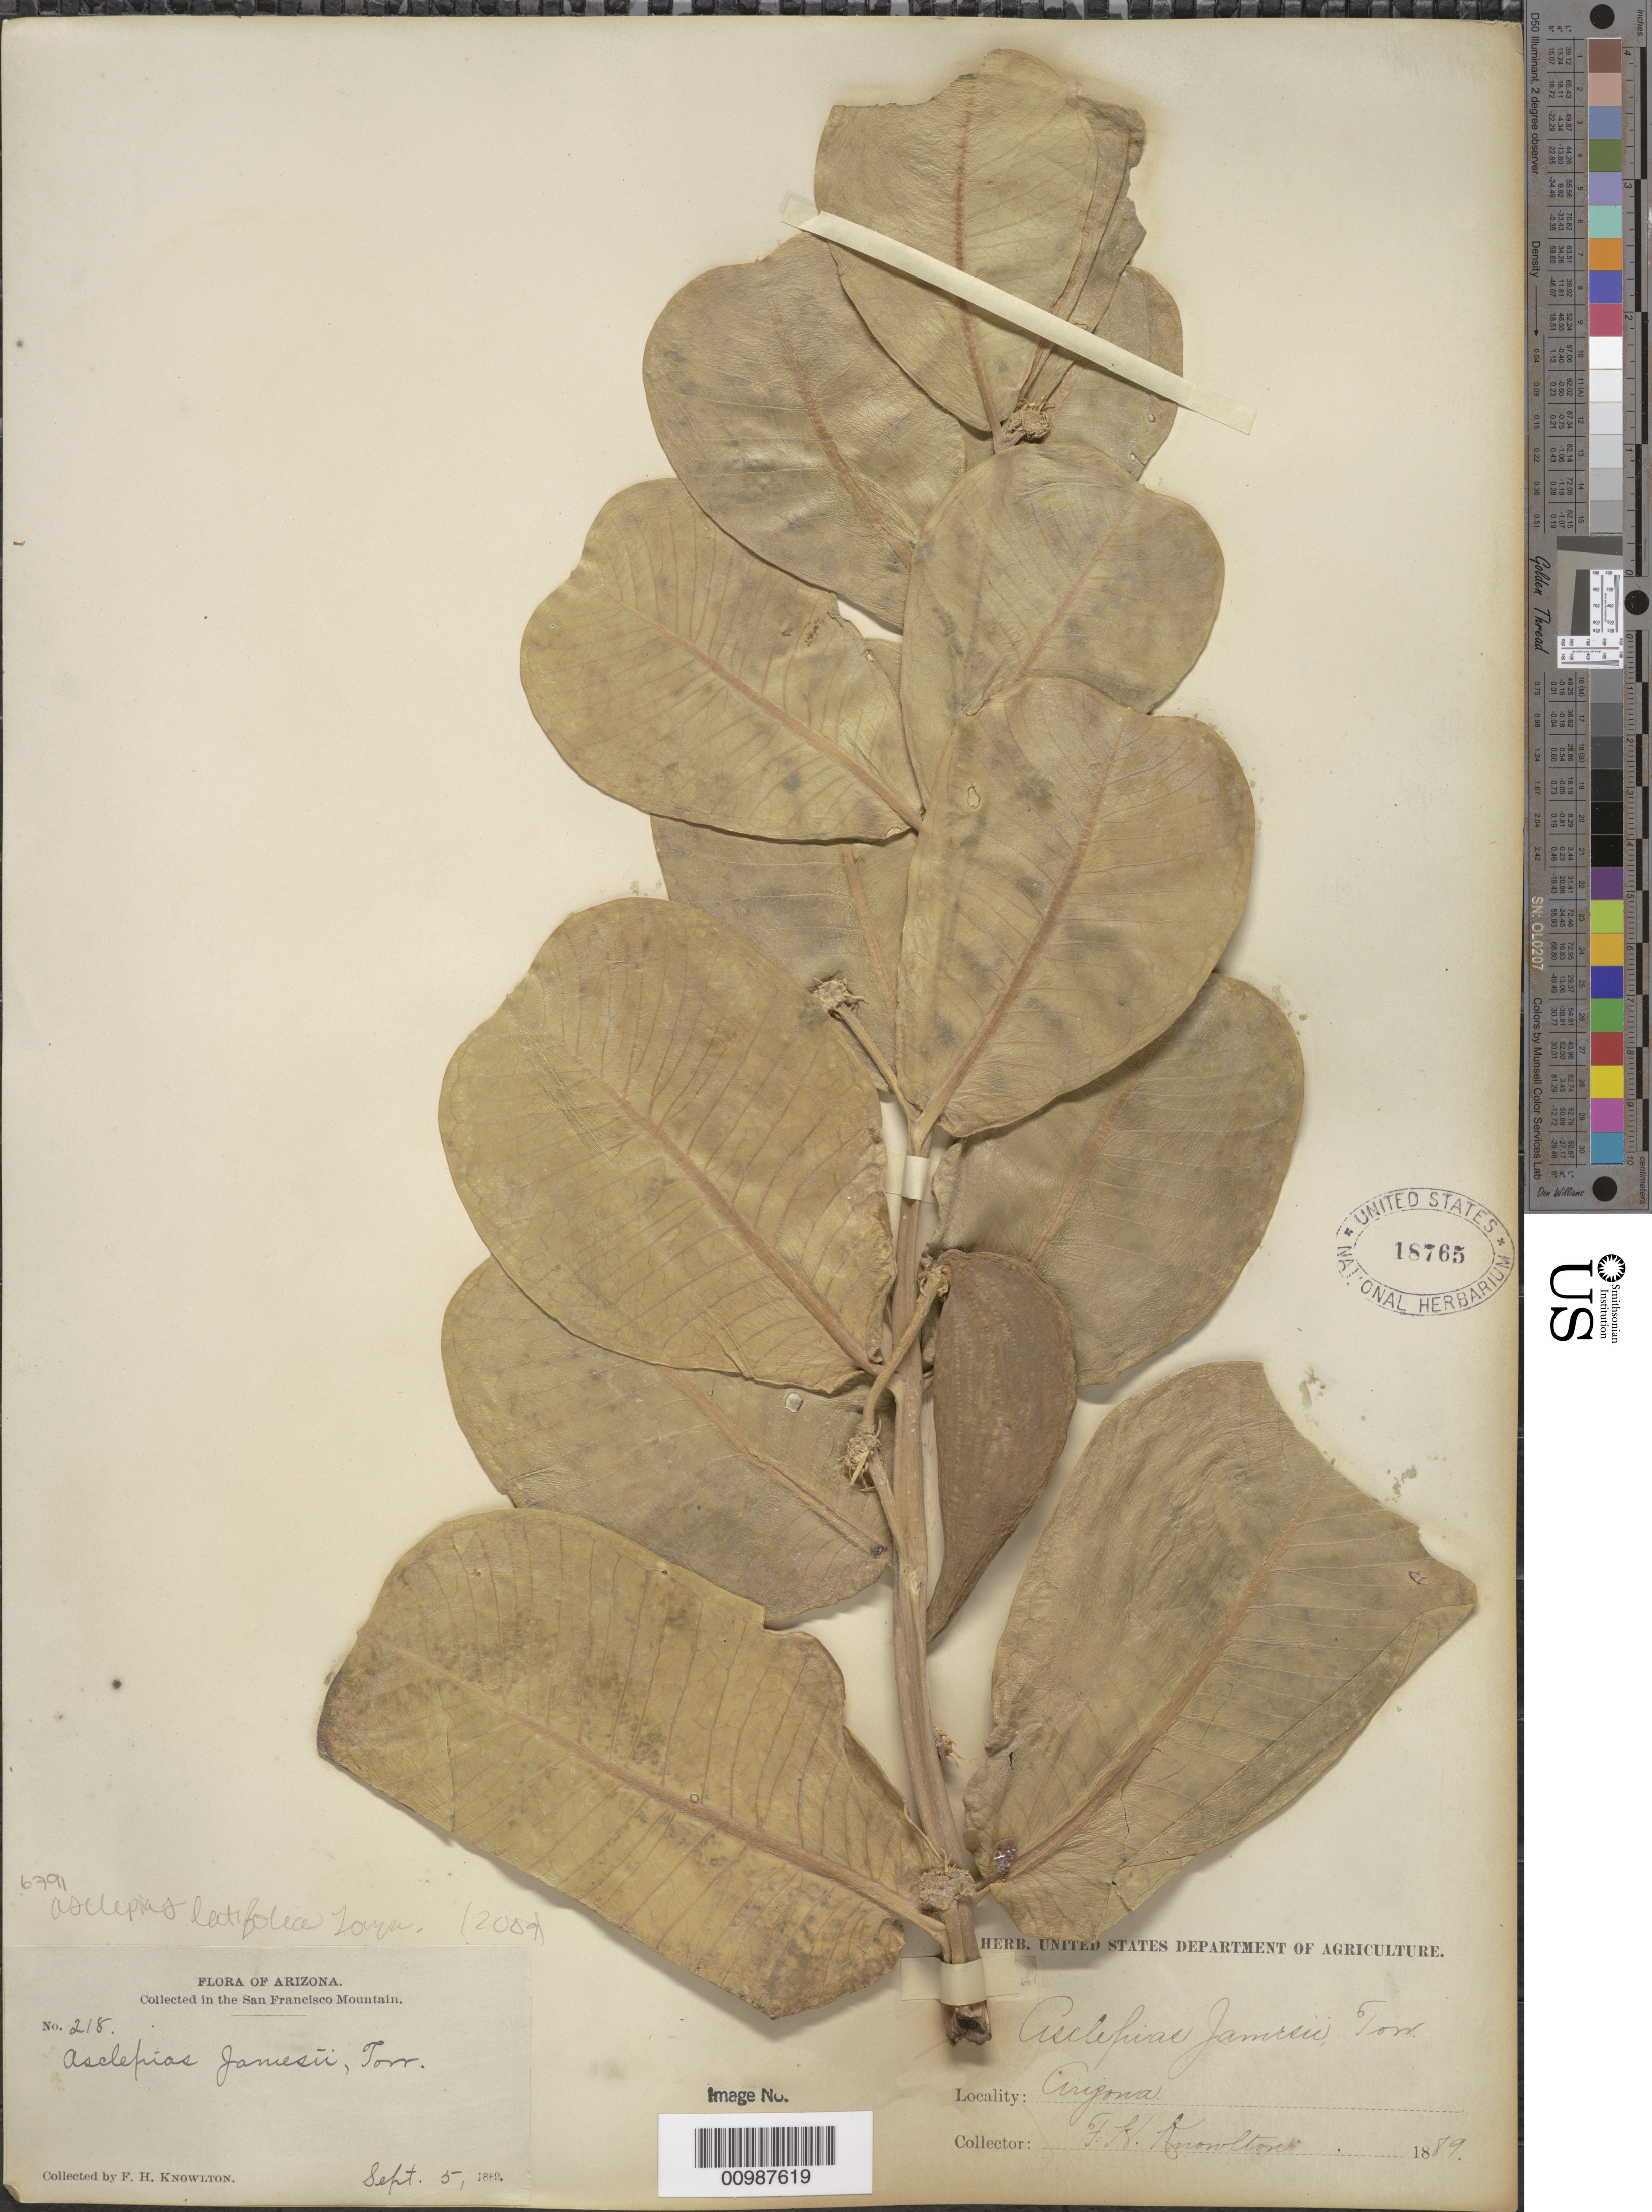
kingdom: Plantae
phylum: Tracheophyta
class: Magnoliopsida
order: Gentianales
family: Apocynaceae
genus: Asclepias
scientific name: Asclepias latifolia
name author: Torr.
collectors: F. H. Knowlton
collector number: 218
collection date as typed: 05 Sep 1889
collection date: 1889-09-05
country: United States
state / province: Arizona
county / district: Coconino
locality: Collected in the San Francisco Mountains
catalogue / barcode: US 18765